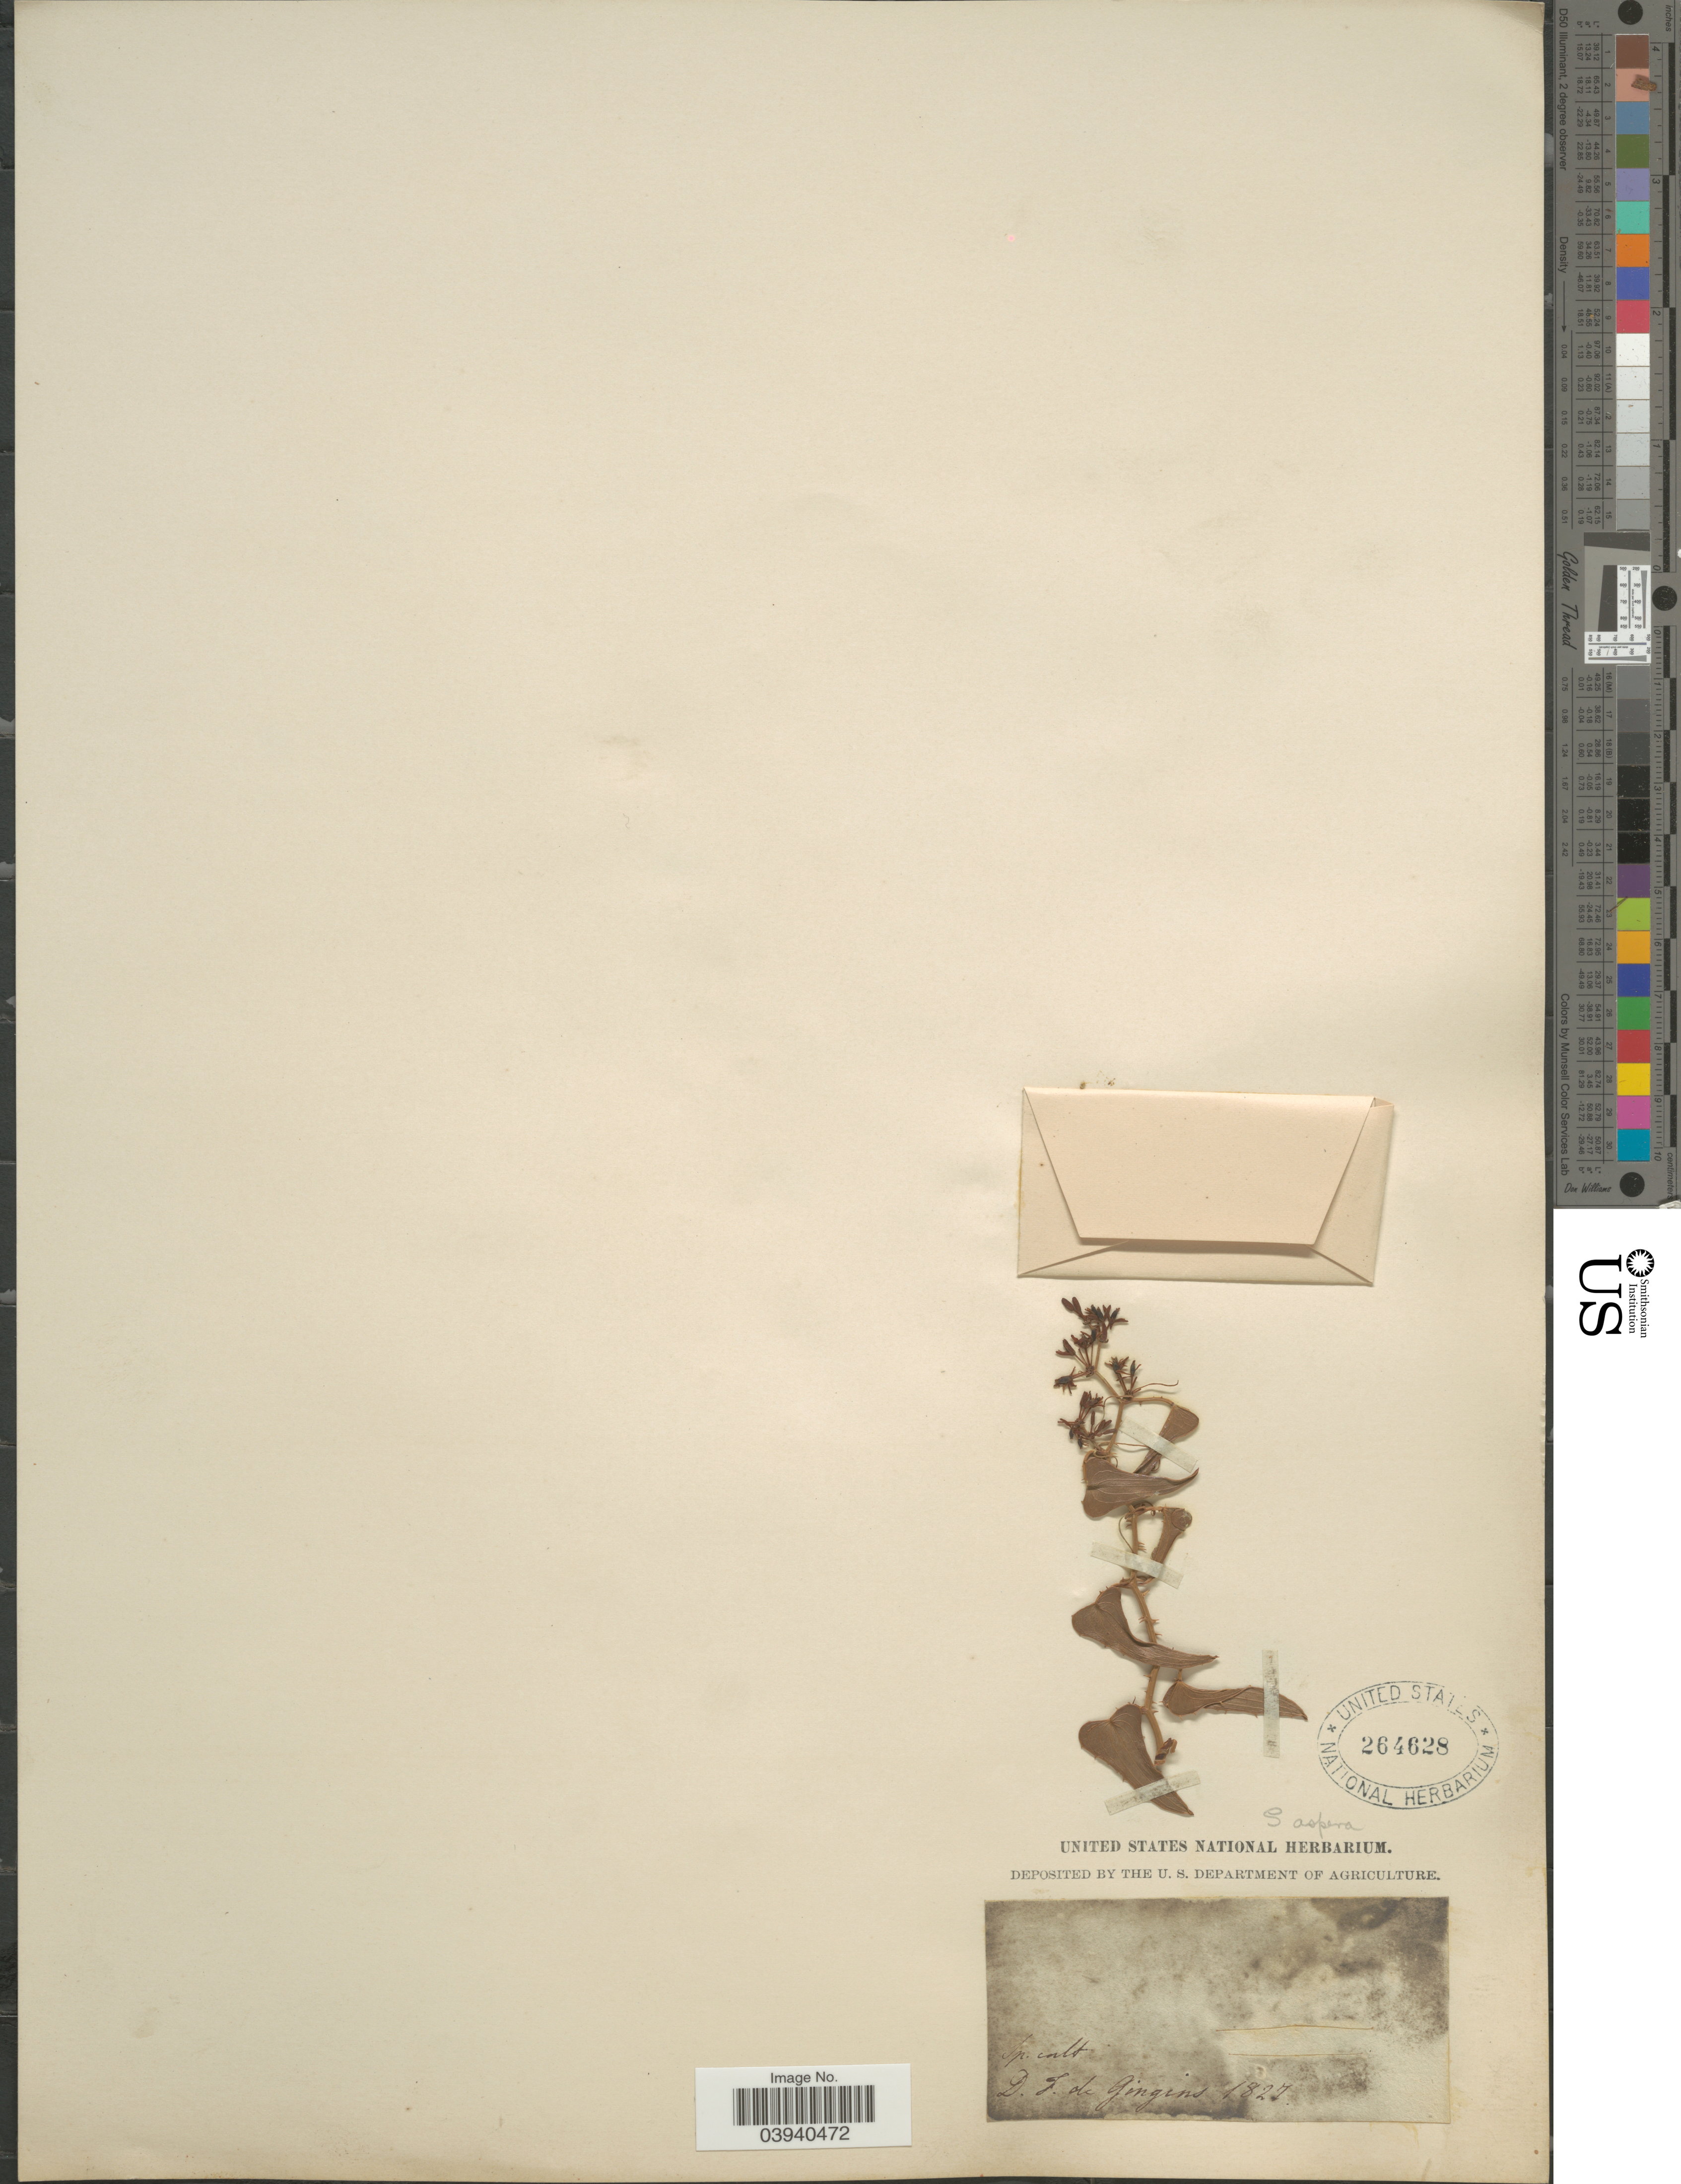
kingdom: Plantae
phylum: Tracheophyta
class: Liliopsida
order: Liliales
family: Smilacaceae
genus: Smilax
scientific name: Smilax aspera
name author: L.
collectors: D. De Gingins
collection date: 1827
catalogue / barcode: US 264628